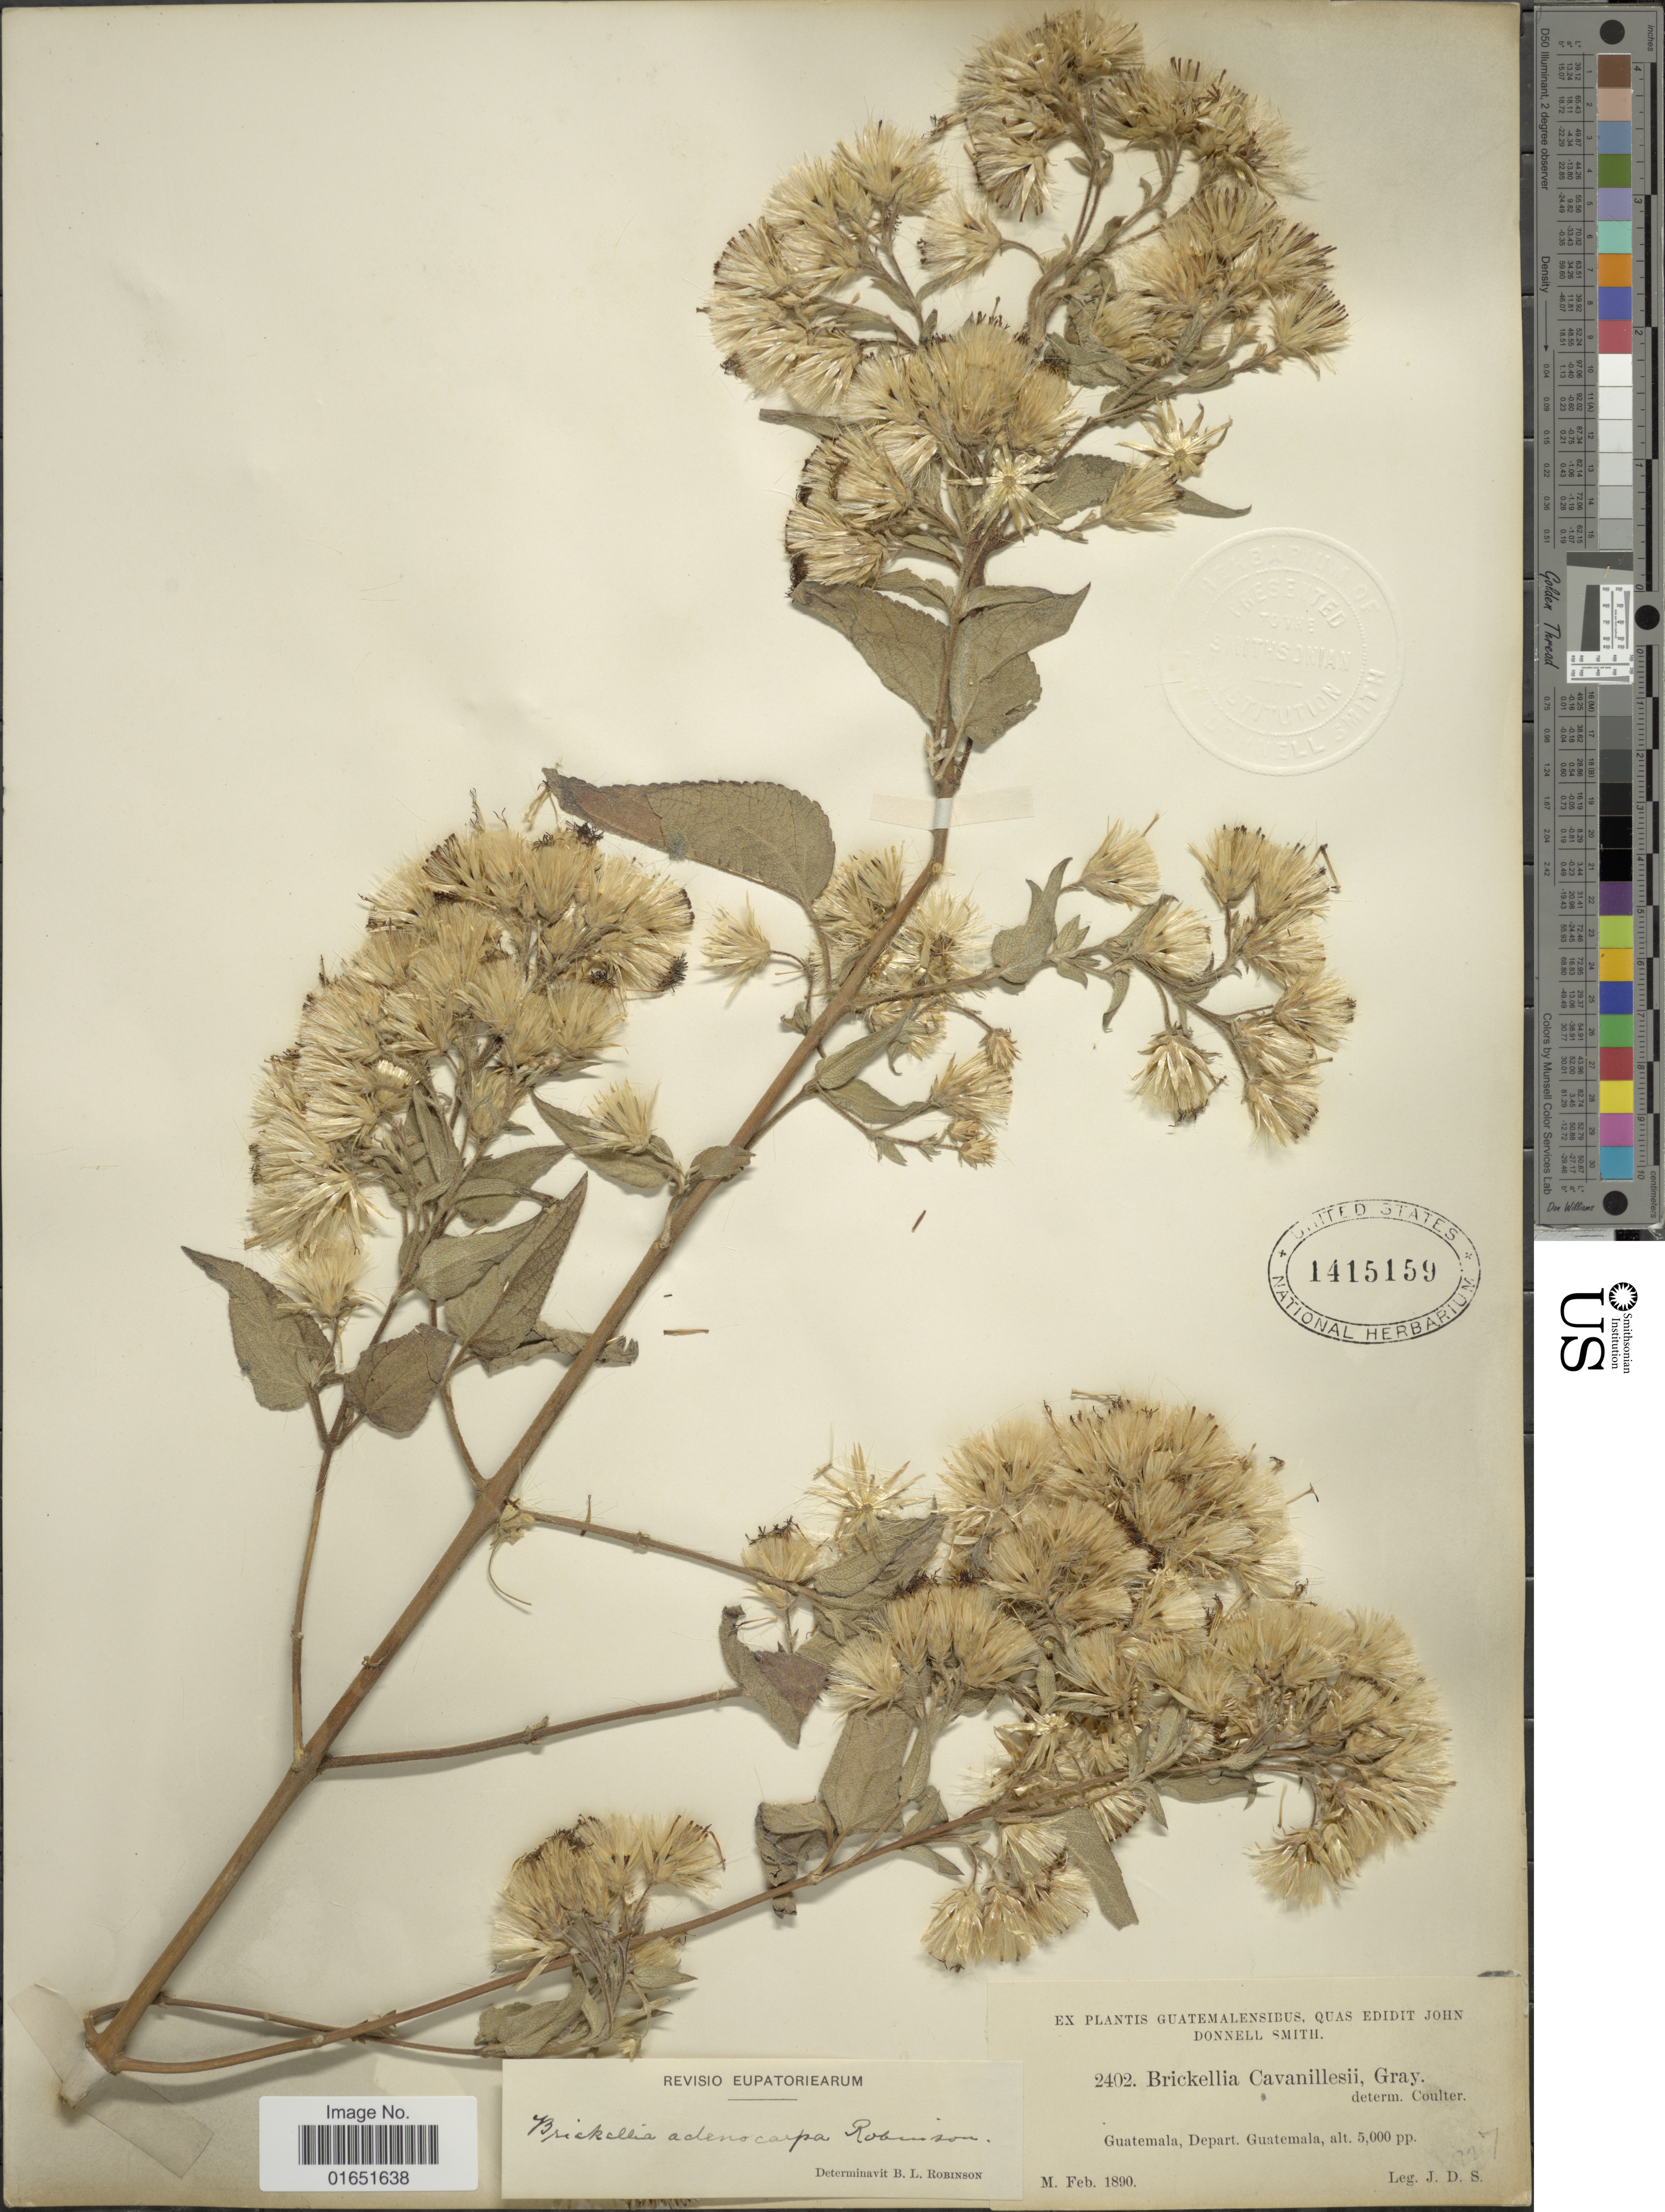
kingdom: Plantae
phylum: Tracheophyta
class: Magnoliopsida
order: Asterales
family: Asteraceae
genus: Brickellia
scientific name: Brickellia adenocarpa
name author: B.L. Rob.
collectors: J. Donnell Smith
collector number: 2402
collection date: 1890-02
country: Guatemala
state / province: Guatemala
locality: Guatemale,Depart. Guatemala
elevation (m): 1524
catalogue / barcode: US 1415159